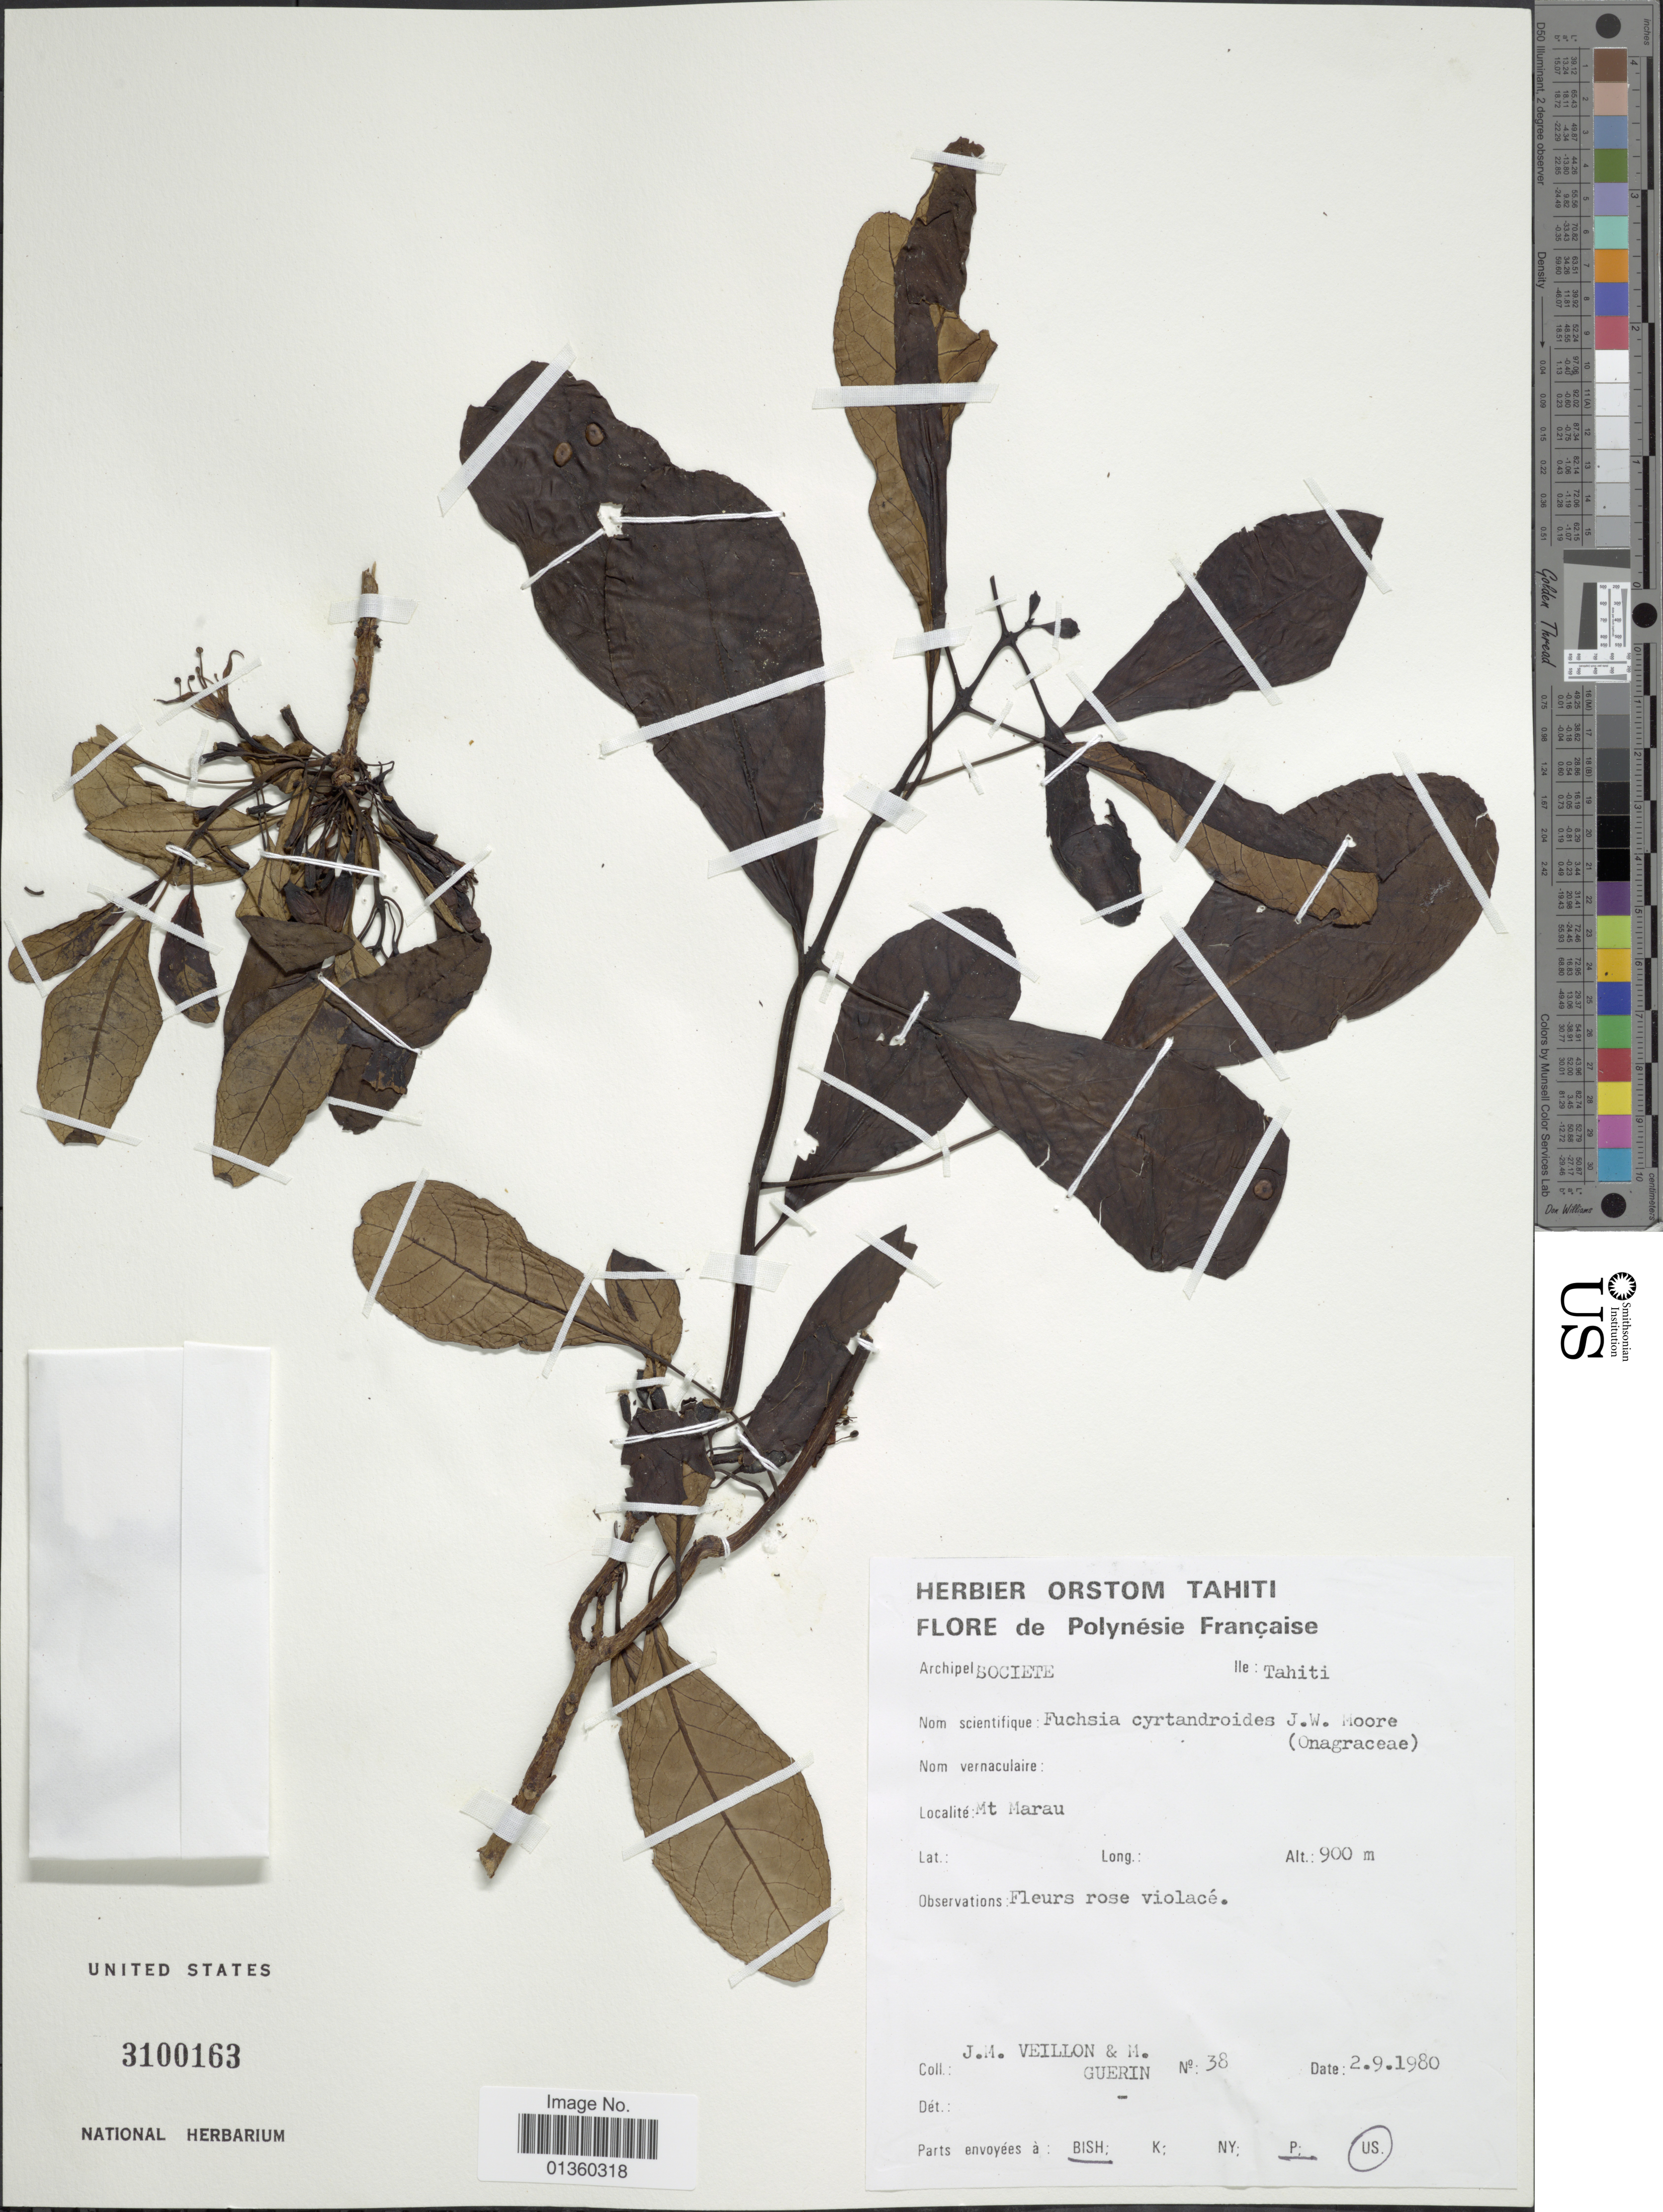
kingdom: Plantae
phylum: Tracheophyta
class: Magnoliopsida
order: Myrtales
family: Onagraceae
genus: Fuchsia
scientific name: Fuchsia cyrtandroides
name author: J.W. Moore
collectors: J. Veillon & M. Guérin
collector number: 38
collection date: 1980-09-02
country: French Polynesia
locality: Mt. Marau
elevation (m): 900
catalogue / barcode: US 3100163